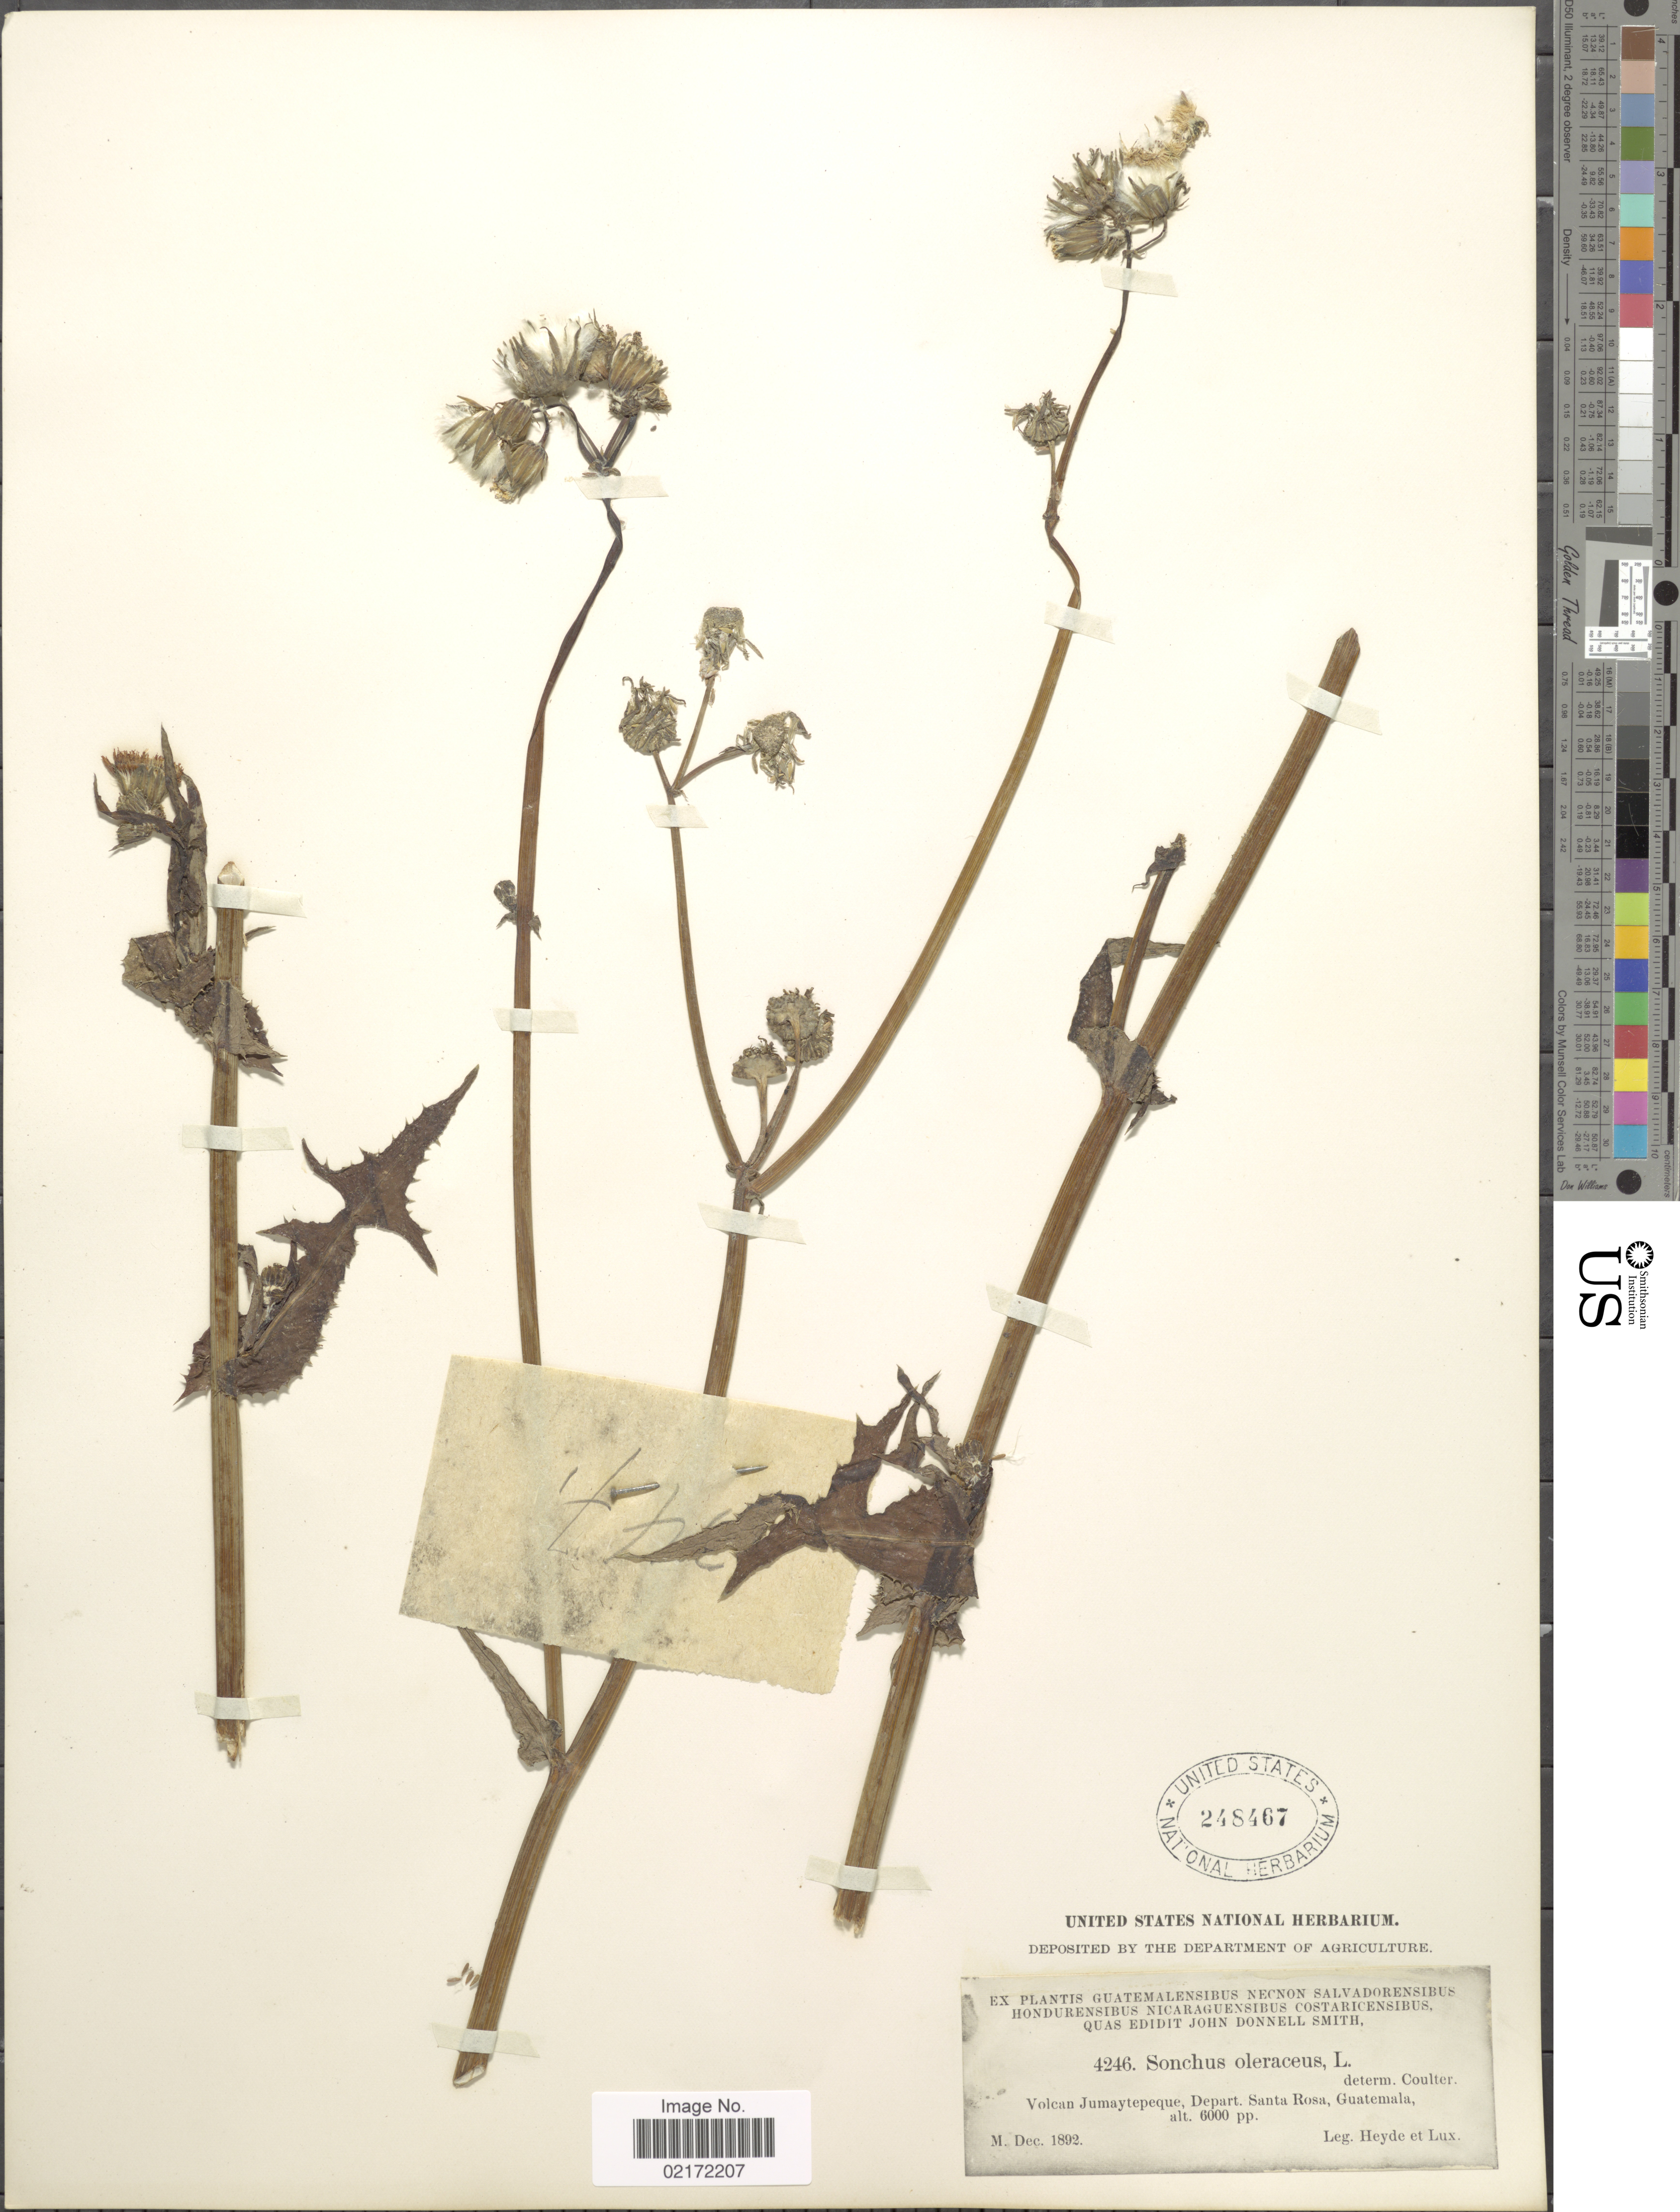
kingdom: Plantae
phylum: Tracheophyta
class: Magnoliopsida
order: Asterales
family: Asteraceae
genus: Sonchus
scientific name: Sonchus oleraceus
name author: L.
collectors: Heyde & Lux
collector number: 4246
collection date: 1892-12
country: Guatemala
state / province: Santa Rosa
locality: Volcan Jumaytepeque, Depart. Santa Rosa, Guatemala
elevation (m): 1829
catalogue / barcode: US 248467